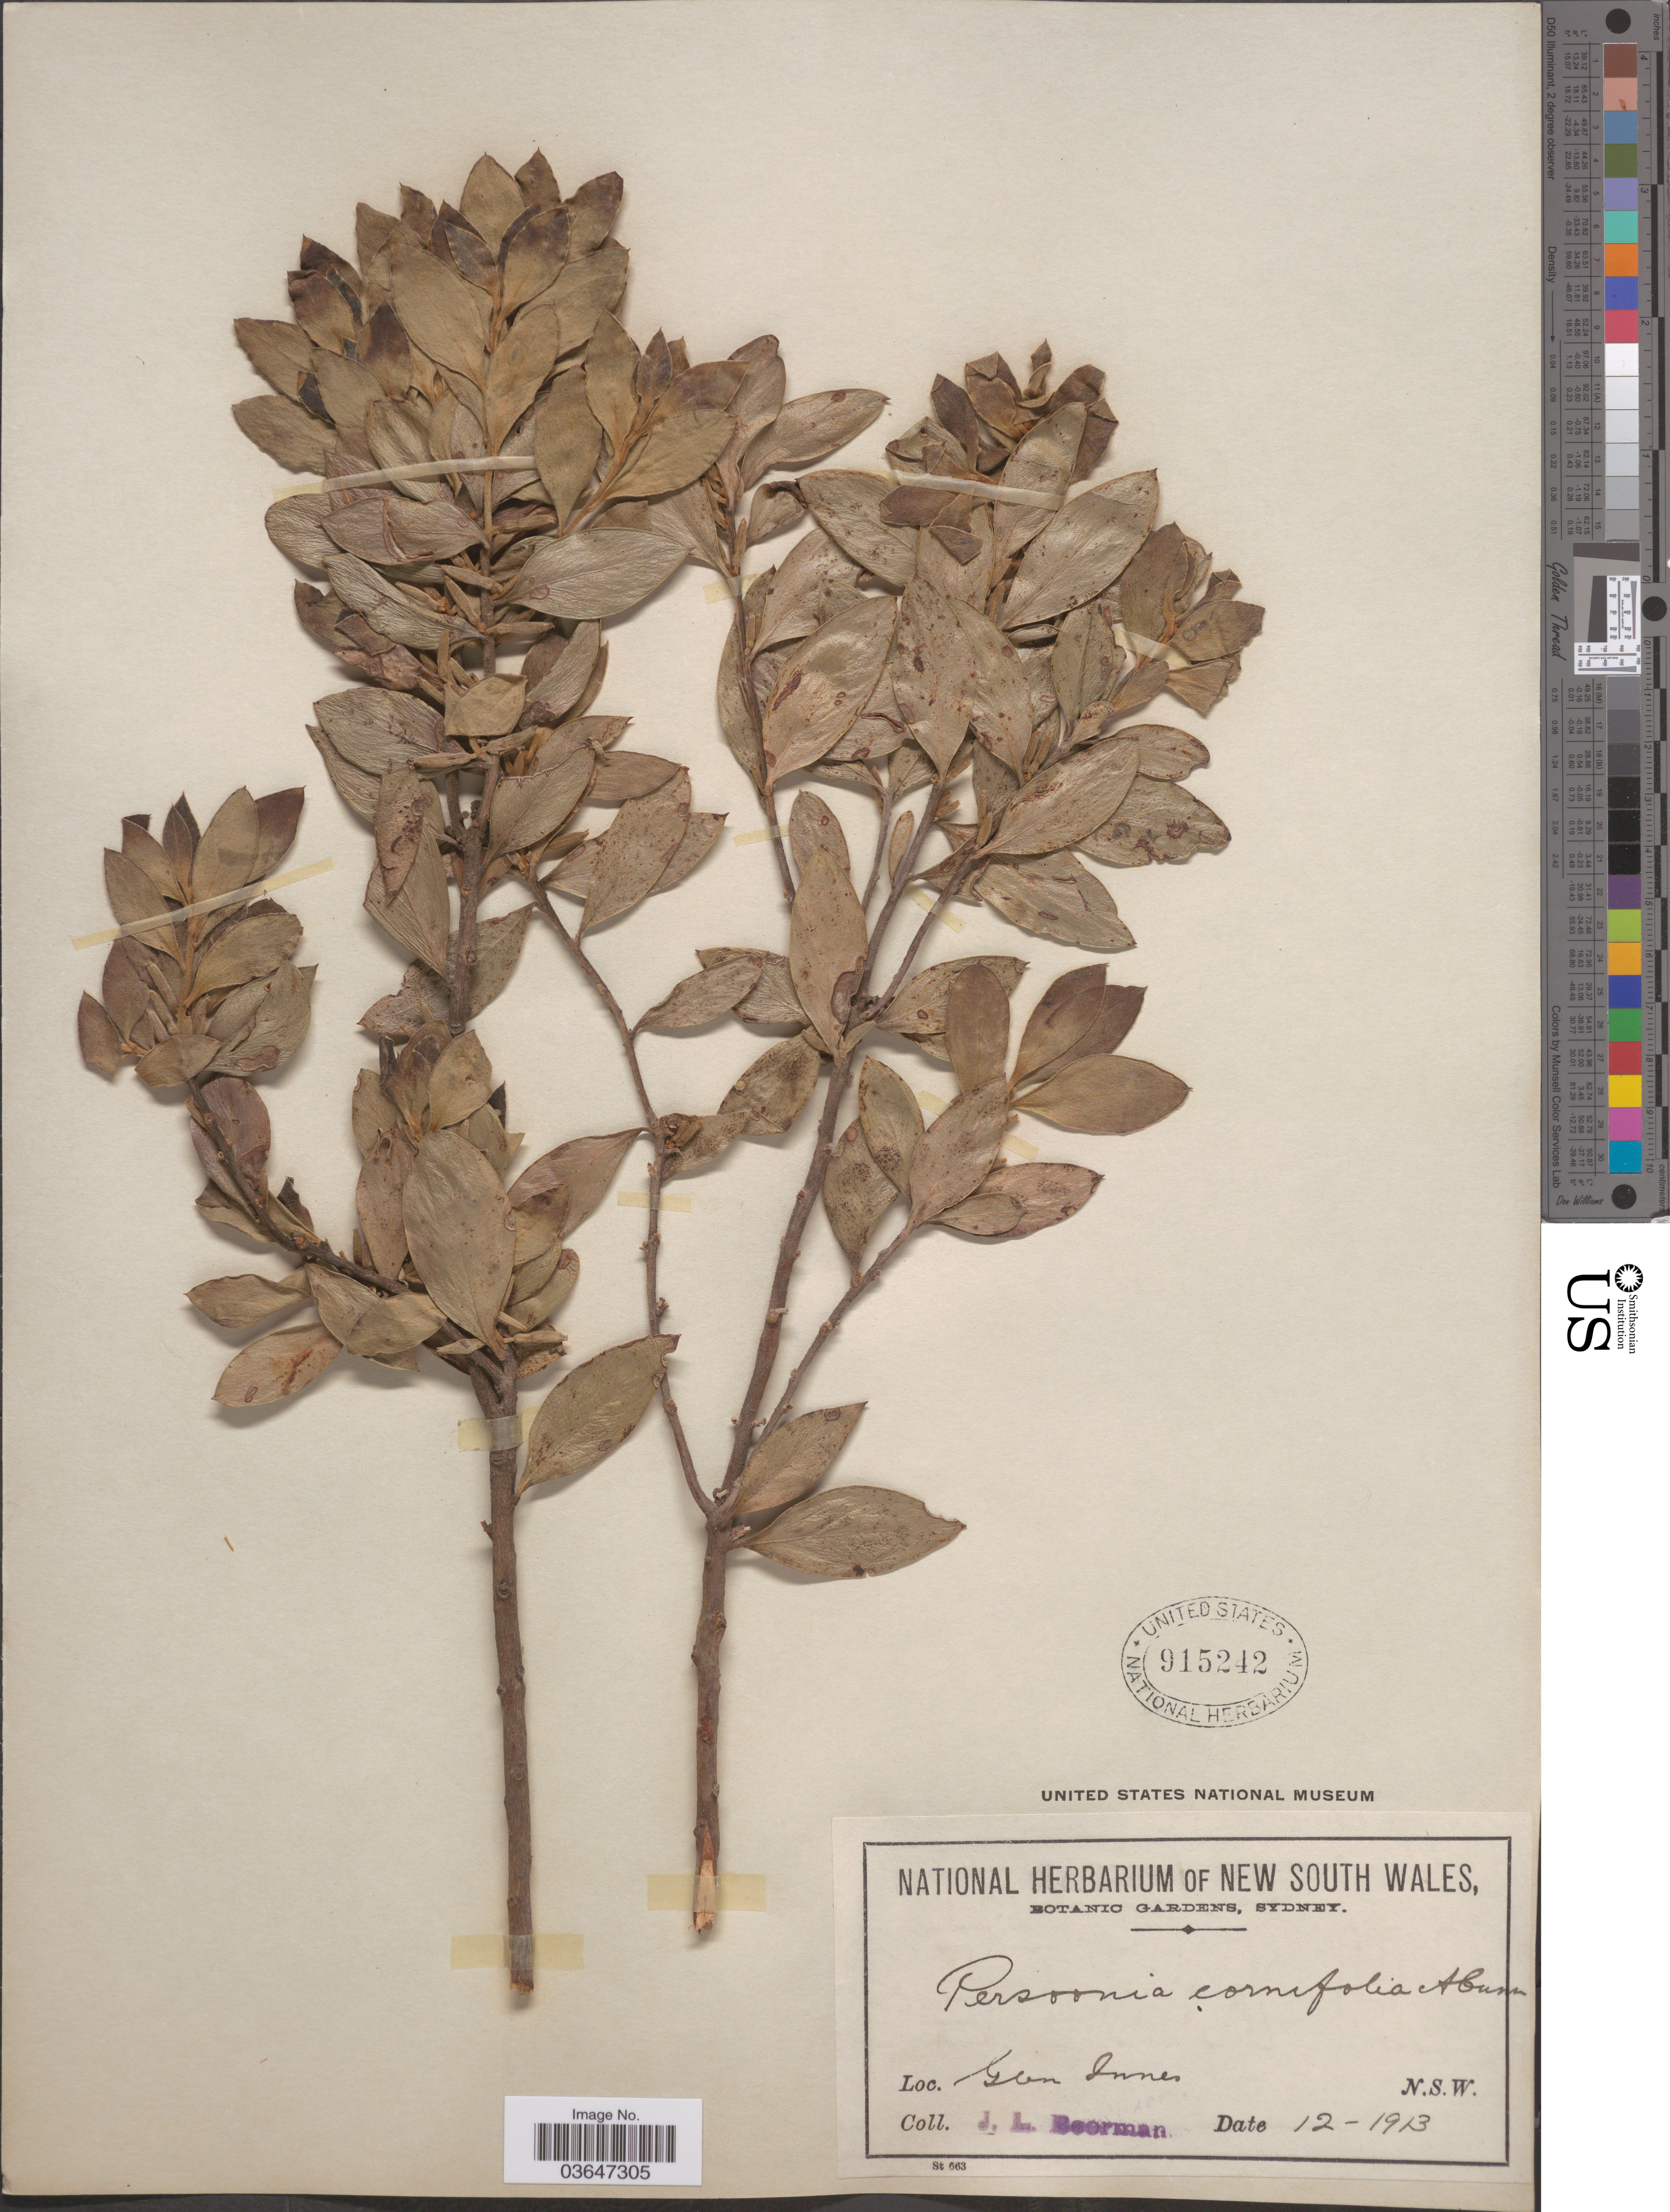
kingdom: Plantae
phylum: Tracheophyta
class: Magnoliopsida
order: Proteales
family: Proteaceae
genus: Persoonia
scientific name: Persoonia cornifolia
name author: A. Cunn. ex R. Br.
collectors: J. Boorman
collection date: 1913-12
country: Australia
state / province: New South Wales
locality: Glen Innes.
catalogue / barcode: US 915242